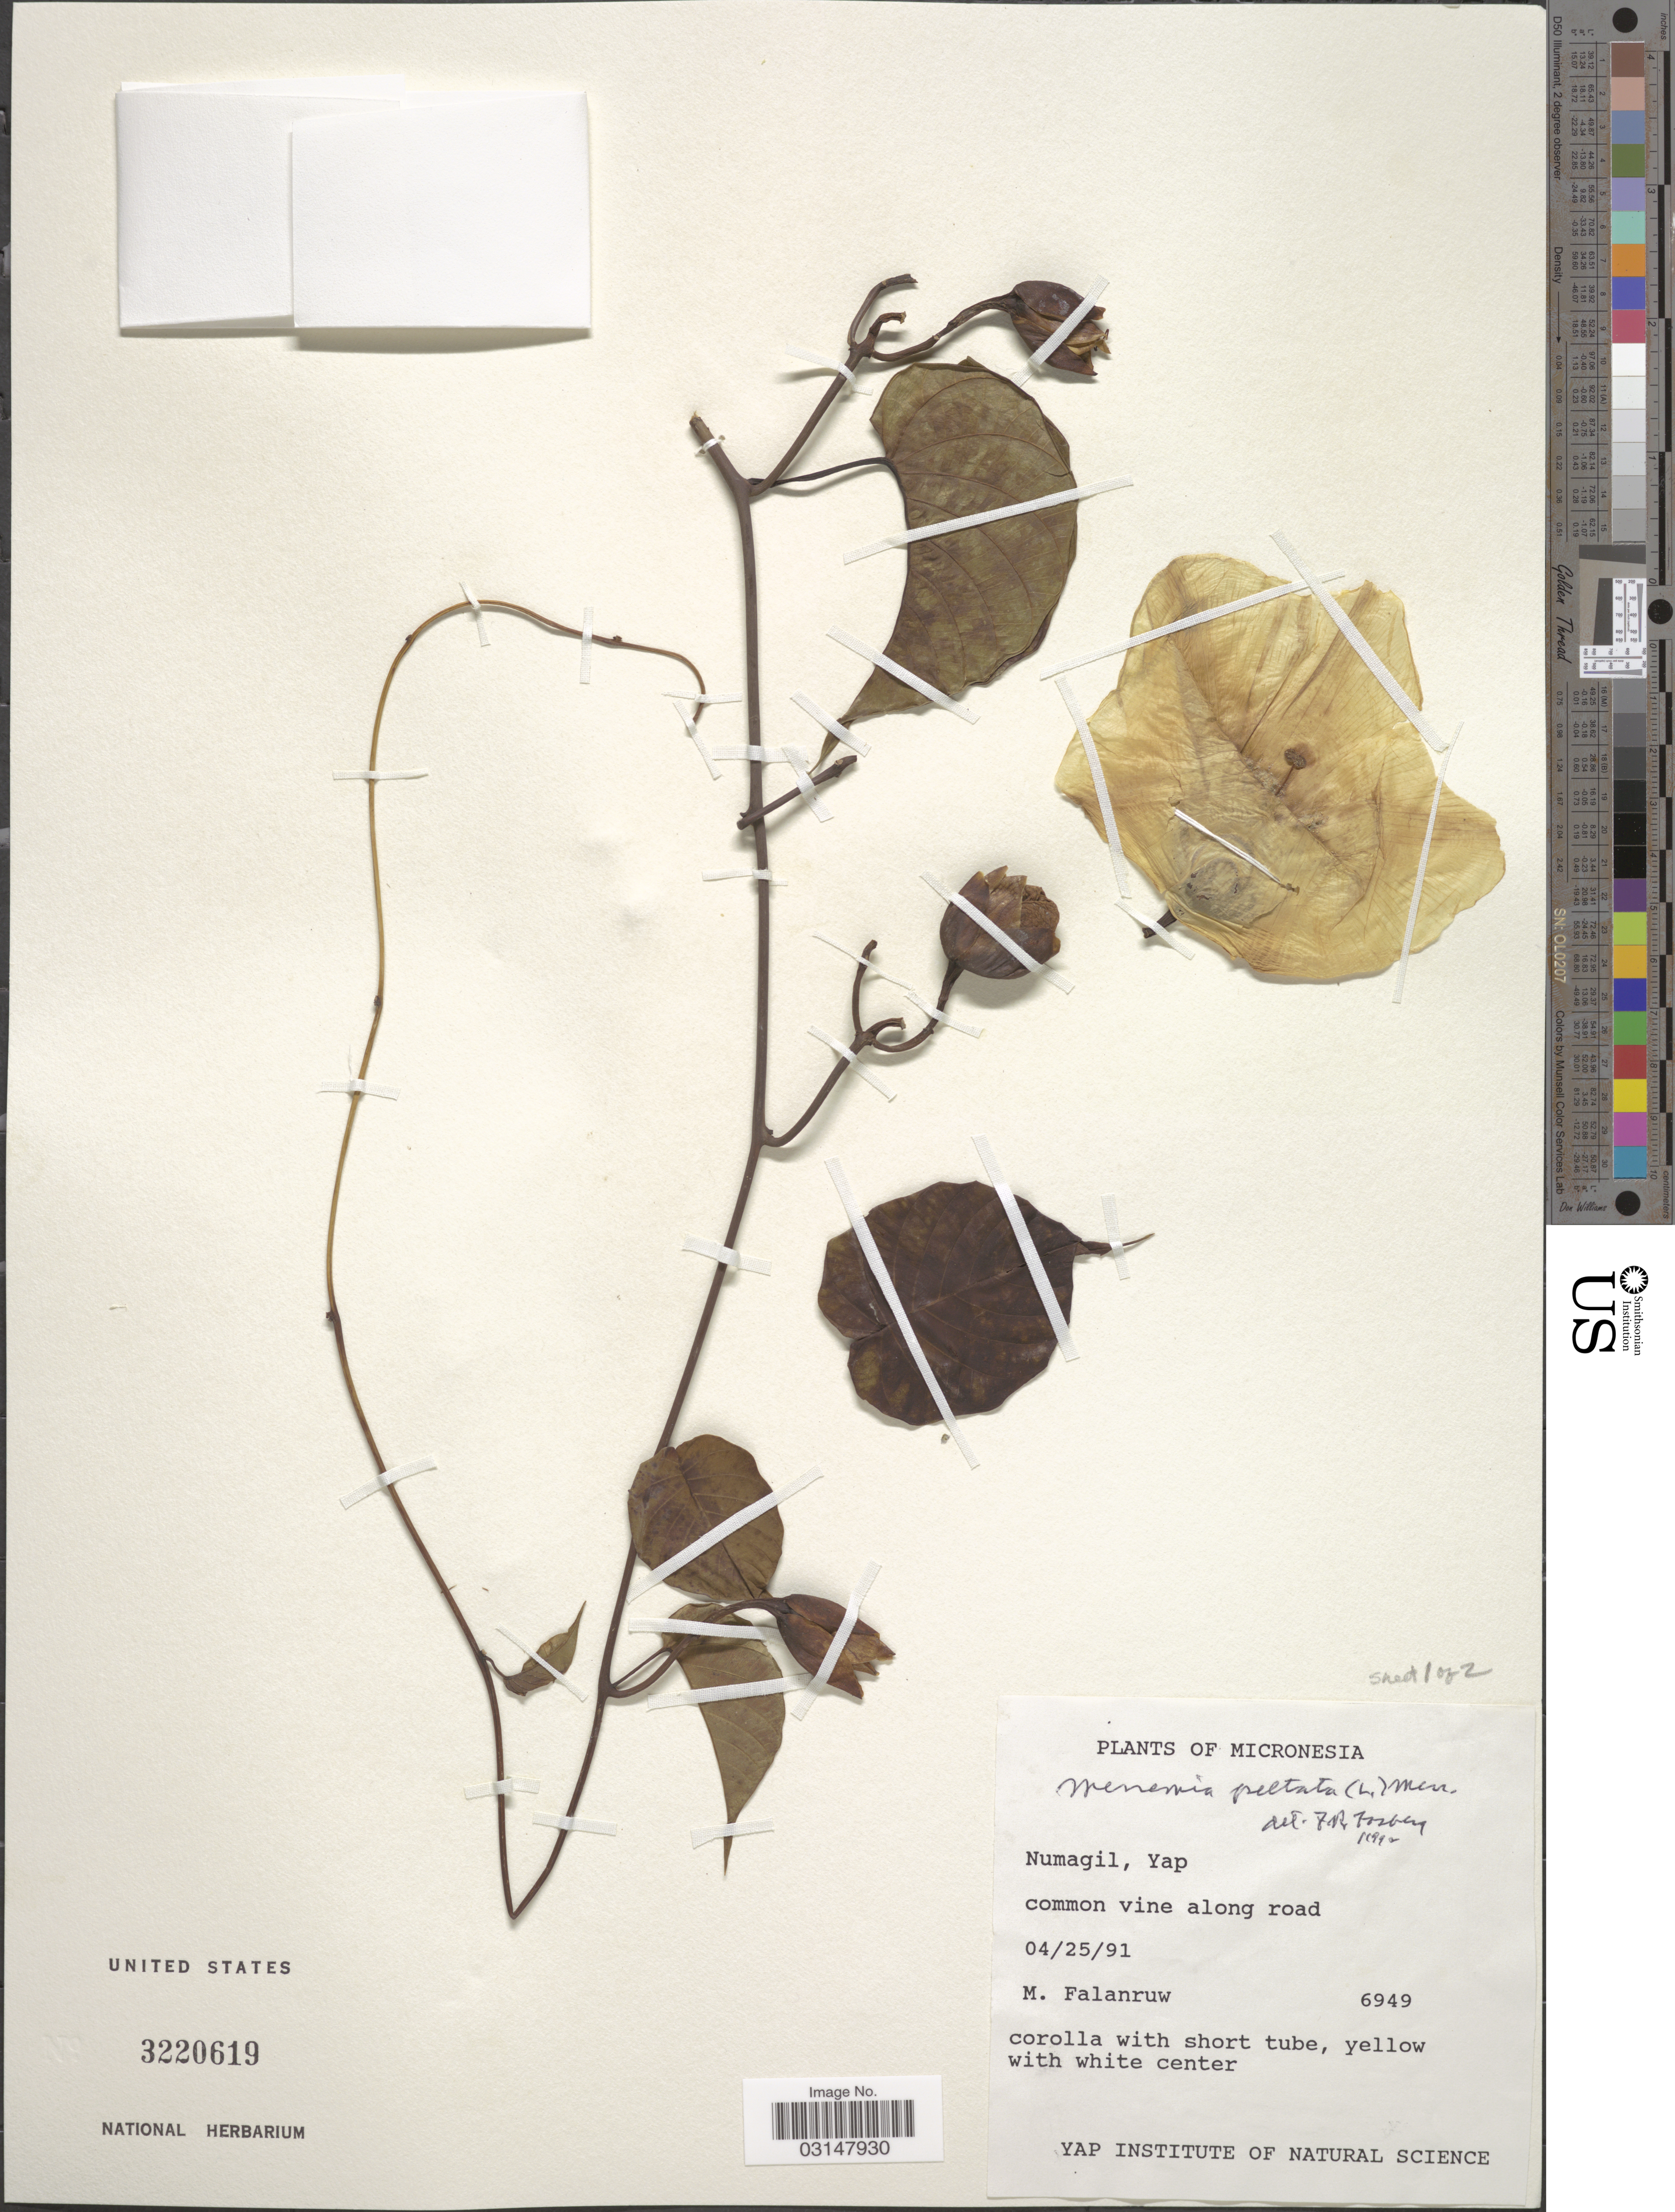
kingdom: Plantae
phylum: Tracheophyta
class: Magnoliopsida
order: Solanales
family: Convolvulaceae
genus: Decalobanthus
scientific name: Decalobanthus peltatus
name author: (L.) A. R. Simões & Staples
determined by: Wagner, W. L., (BOT), Smithsonian Institution - National Museum of Natural History (UNITED STATES)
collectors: M. Falanruw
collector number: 6949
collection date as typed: Transcribed d/m/y: 25/4/91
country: Micronesia, Federated States of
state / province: Yap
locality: Micronesia. Numagil.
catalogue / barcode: US 3220619